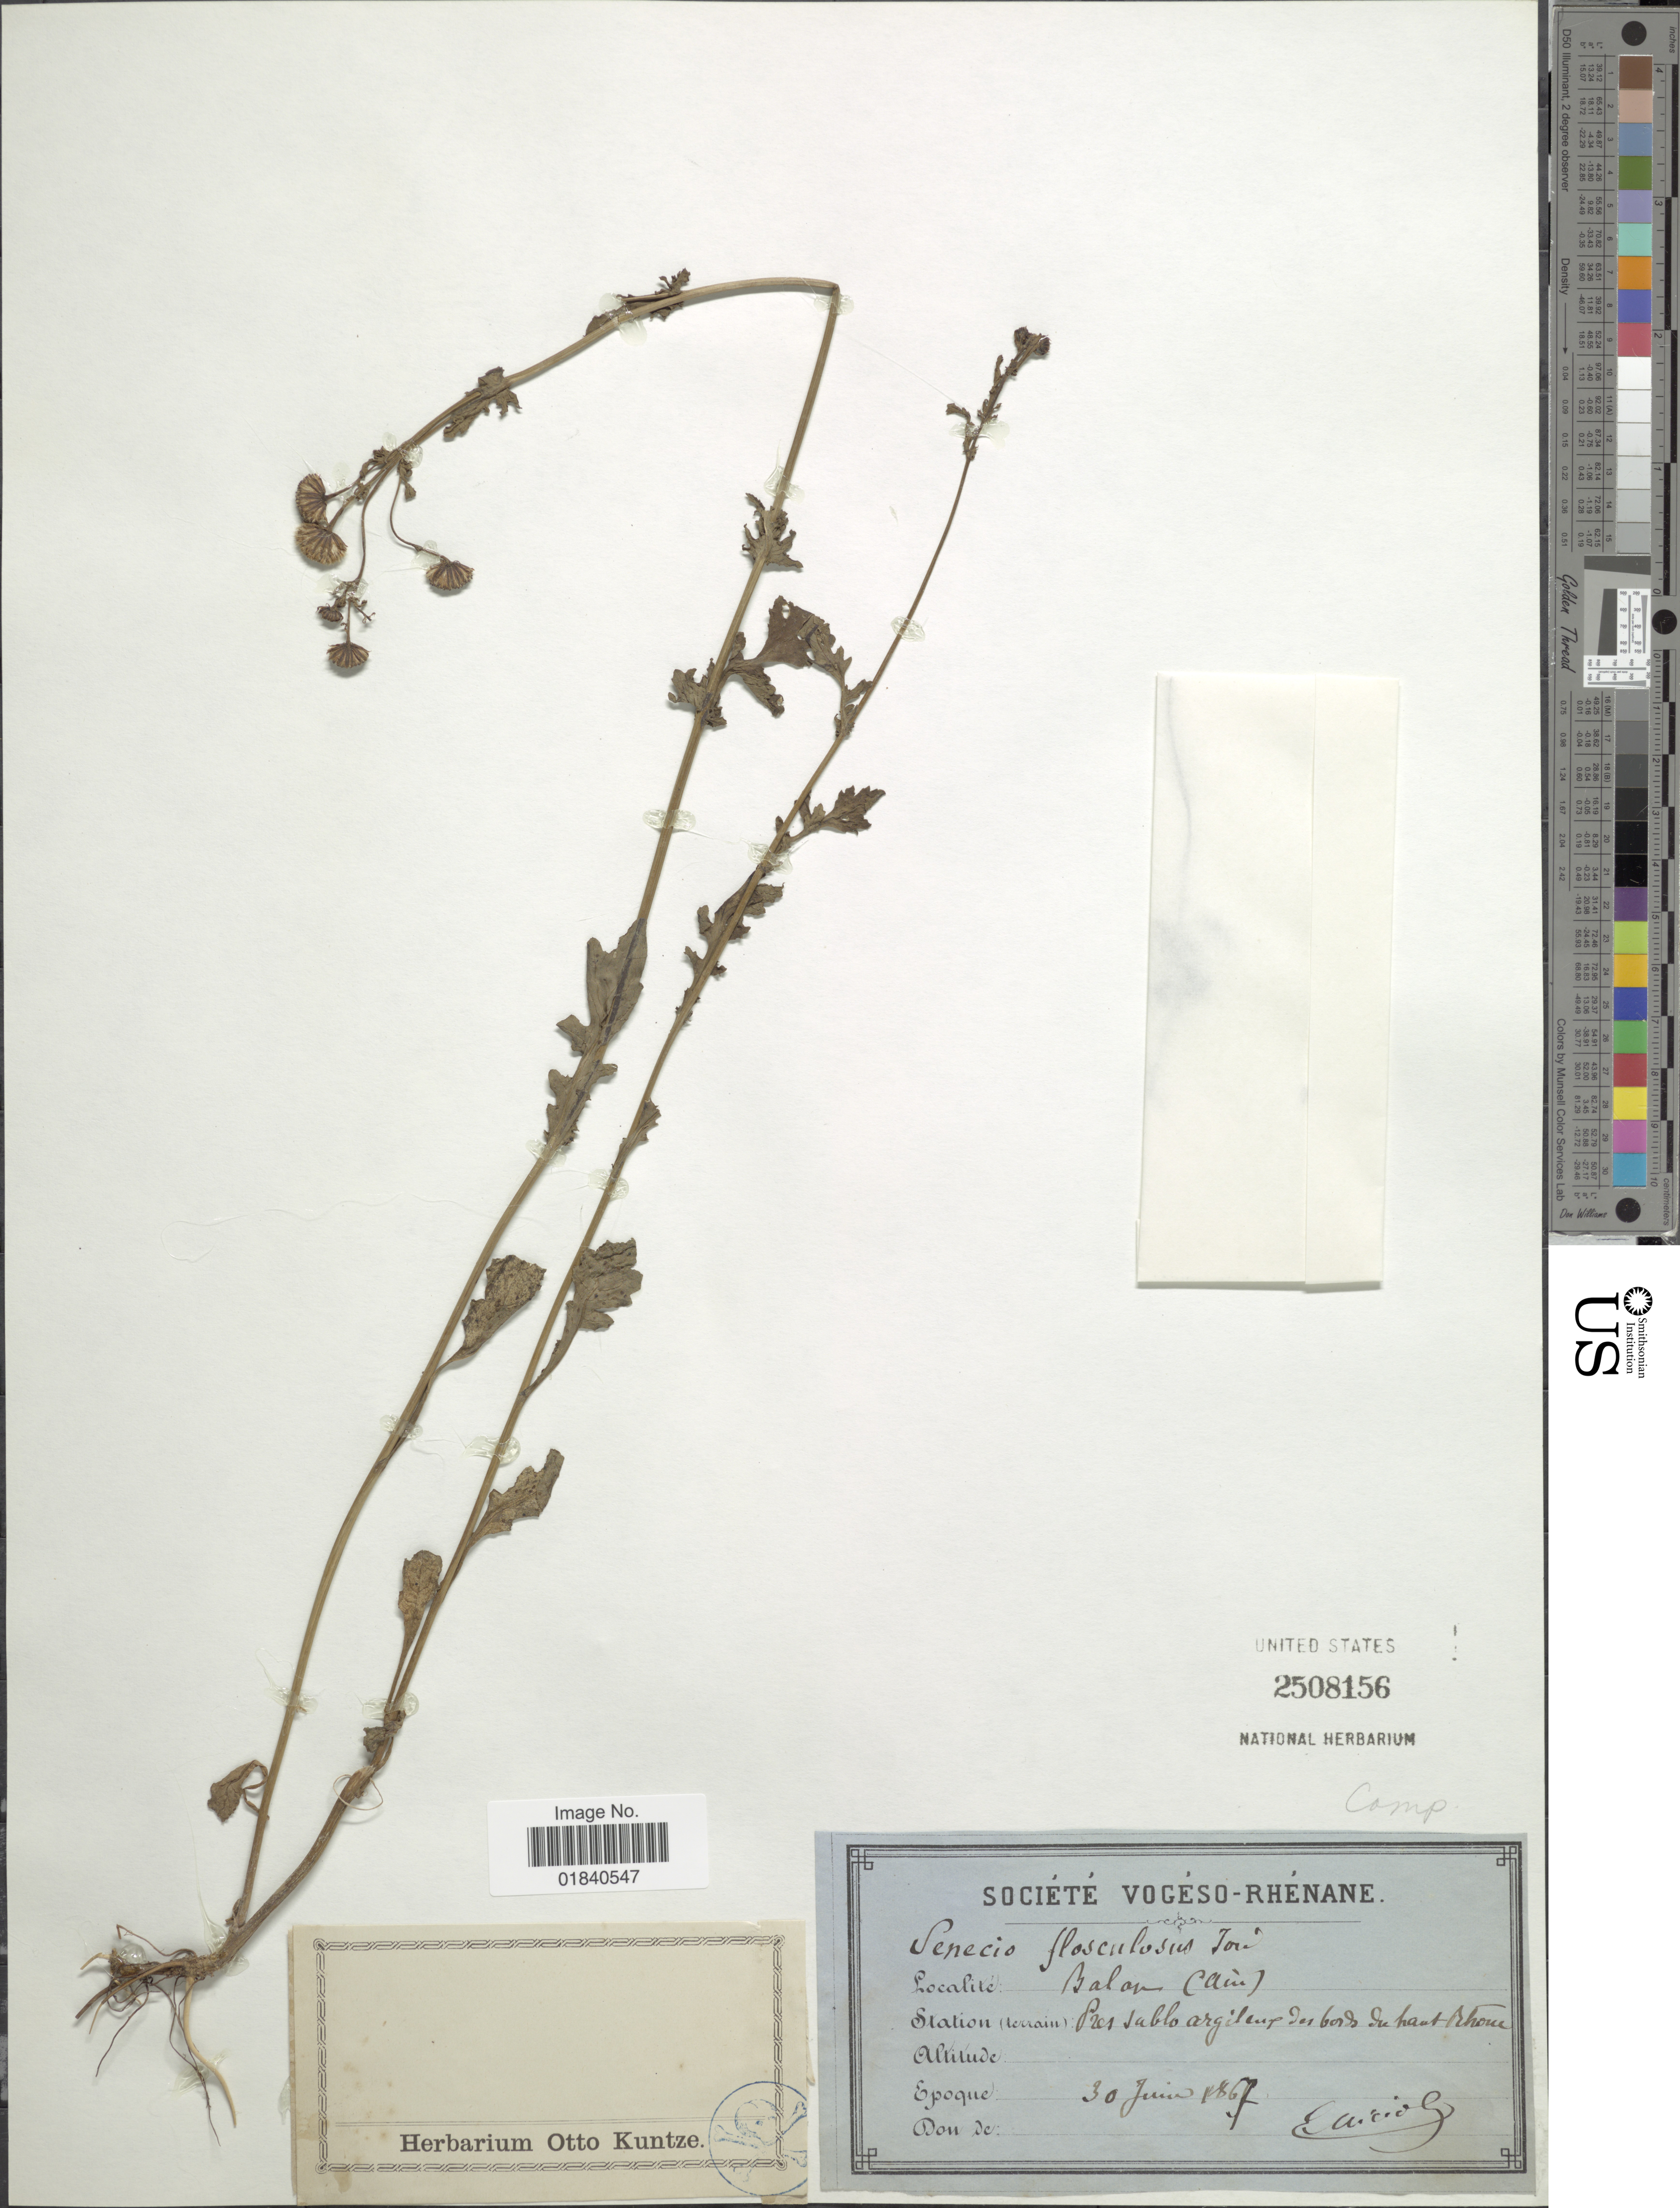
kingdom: Plantae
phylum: Tracheophyta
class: Magnoliopsida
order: Asterales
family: Asteraceae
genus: Senecio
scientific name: Senecio flosculosus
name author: Jord.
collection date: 1867-06-30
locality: Balan (Ain). du Haut Bhour [interpreted]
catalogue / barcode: US 2508156